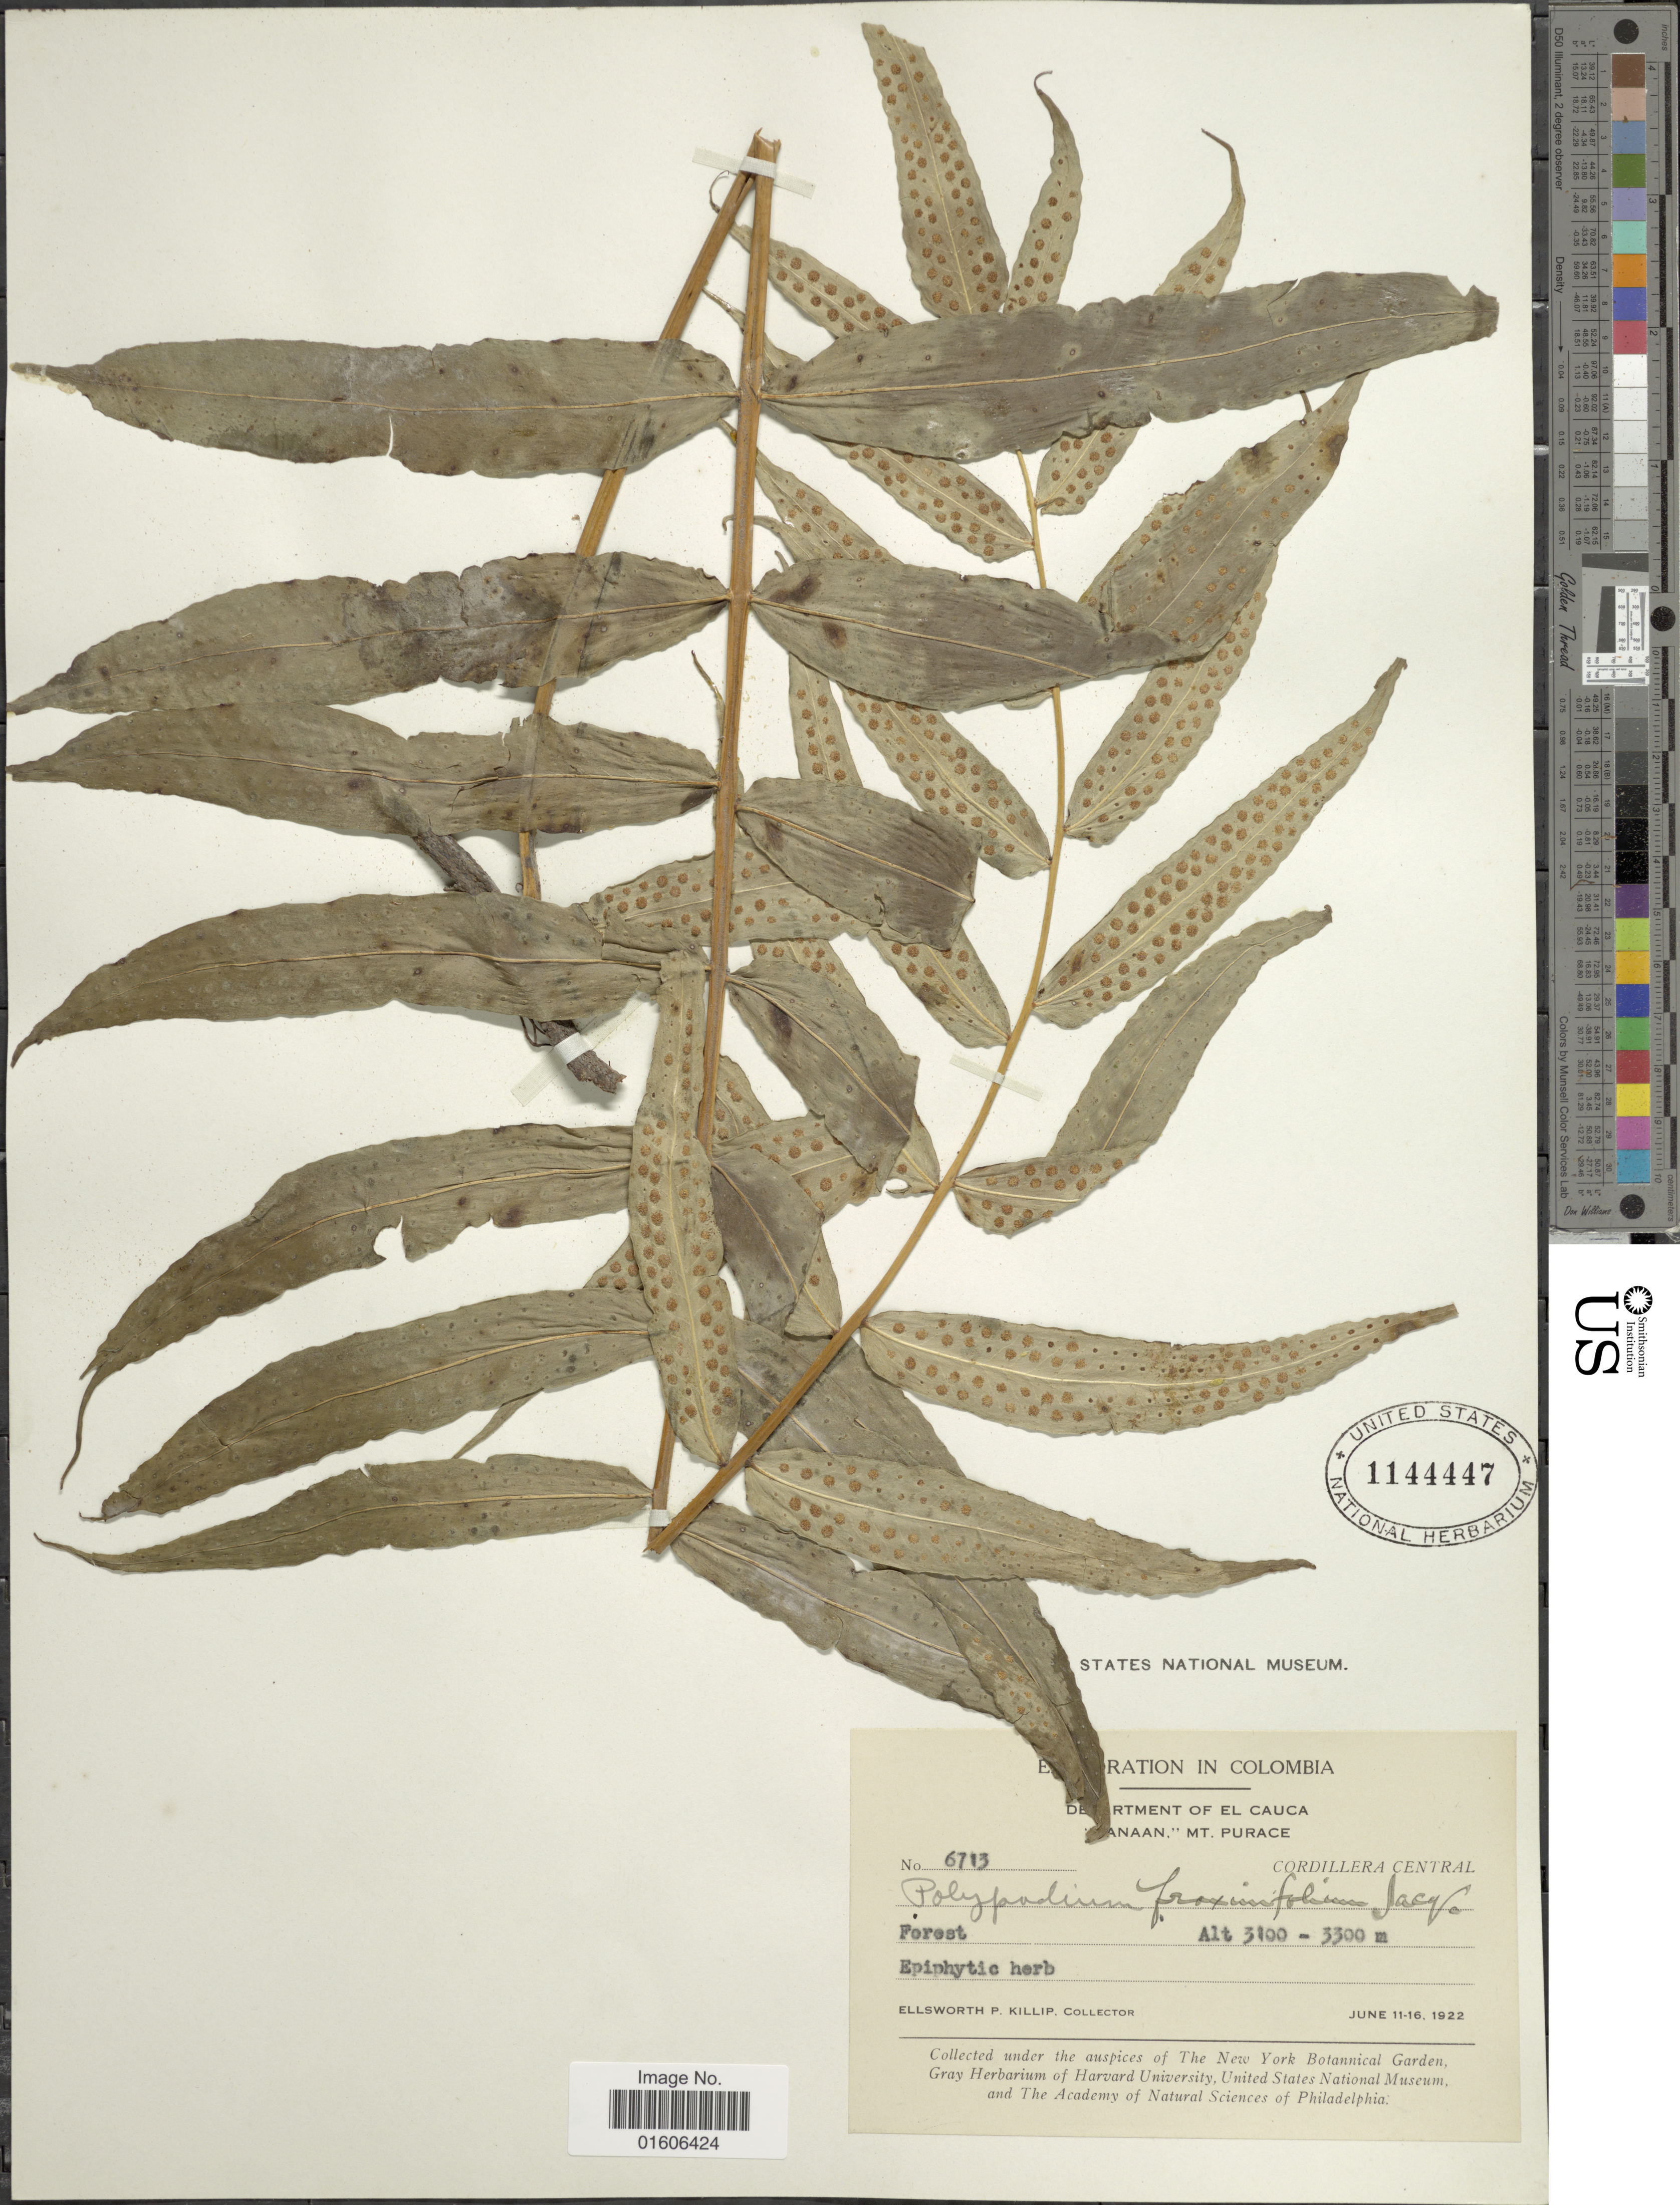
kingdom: Plantae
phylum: Tracheophyta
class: Polypodiopsida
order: Polypodiales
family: Polypodiaceae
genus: Serpocaulon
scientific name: Serpocaulon fraxinifolium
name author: (Jacq.) A.R. Sm.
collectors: E. P. Killip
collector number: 6713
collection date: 1922-06-11/1922-06-16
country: Colombia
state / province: Cauca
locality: Department of El Cauca. "Canaan", Mt. Purace. Cordillera Central.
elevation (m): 3100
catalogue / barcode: US 1144447